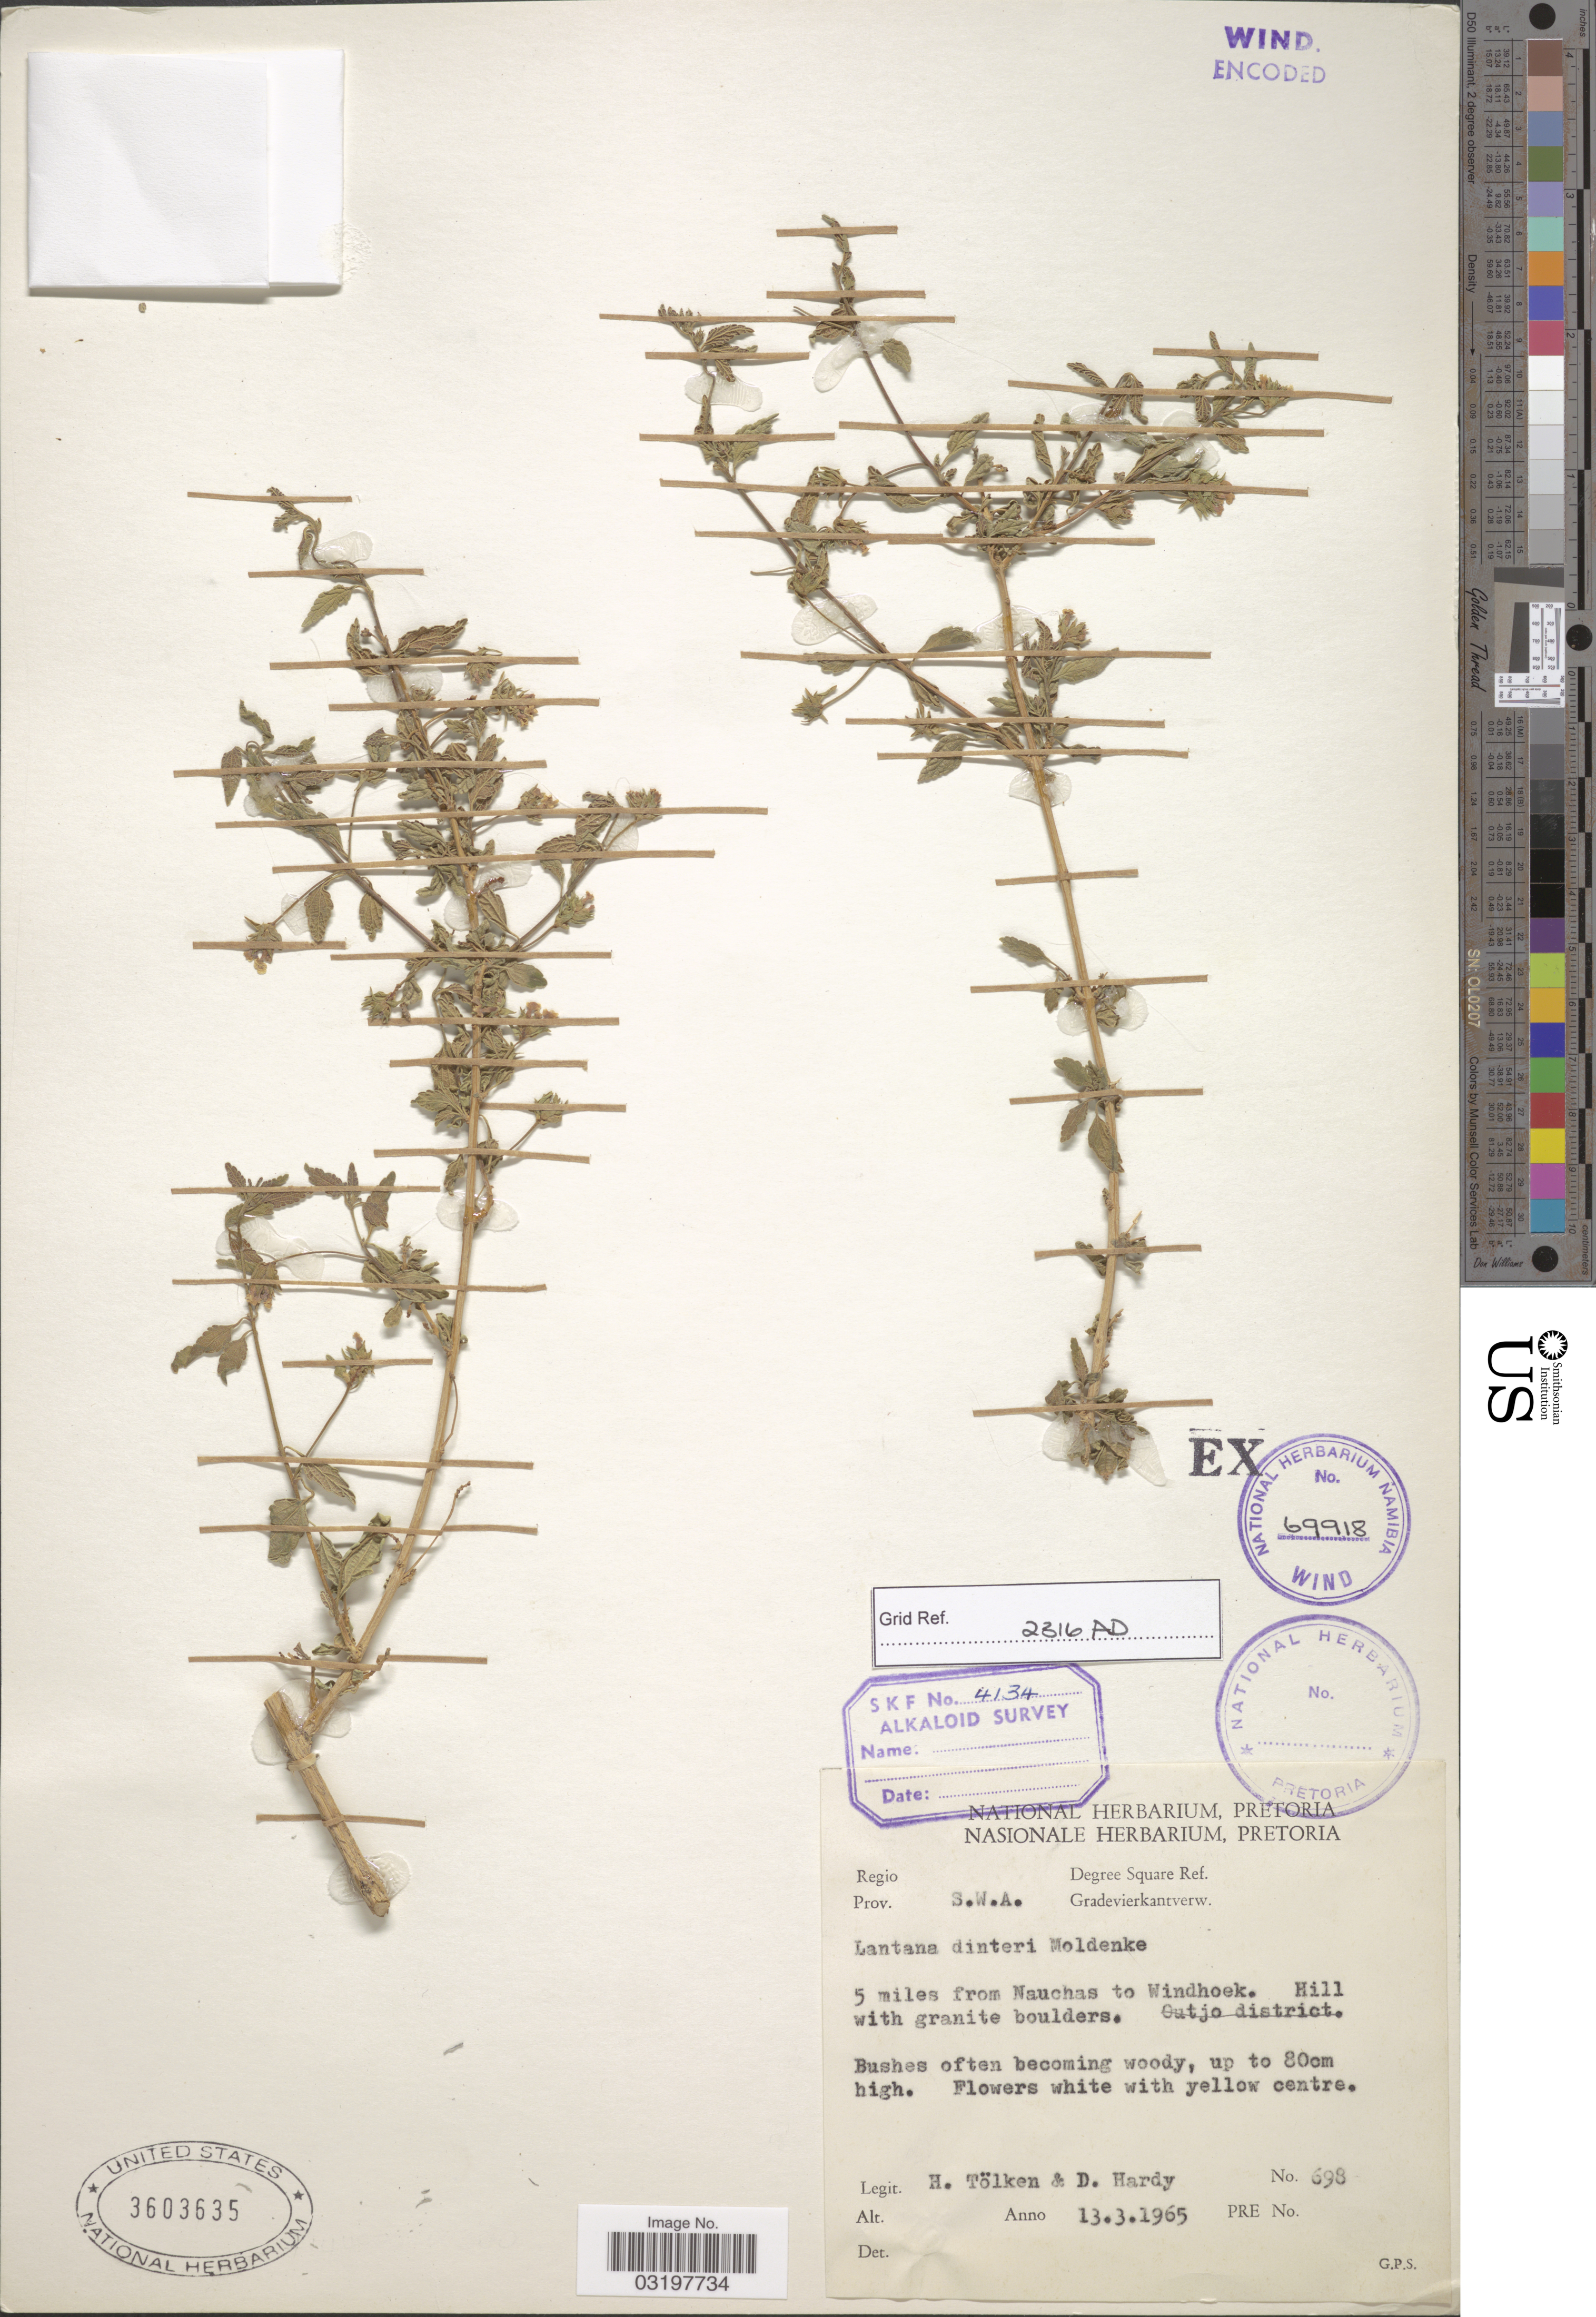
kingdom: Plantae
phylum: Tracheophyta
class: Magnoliopsida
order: Lamiales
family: Verbenaceae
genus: Lantana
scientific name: Lantana dinteri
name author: Moldenke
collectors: H. R. Tölken & D. Hardy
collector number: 698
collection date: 1965-03-13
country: Namibia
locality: Regio Prov. S.W.A., 5 miles from Nauchas to Windhoek. Hill with granite boulders.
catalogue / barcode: US 3603635